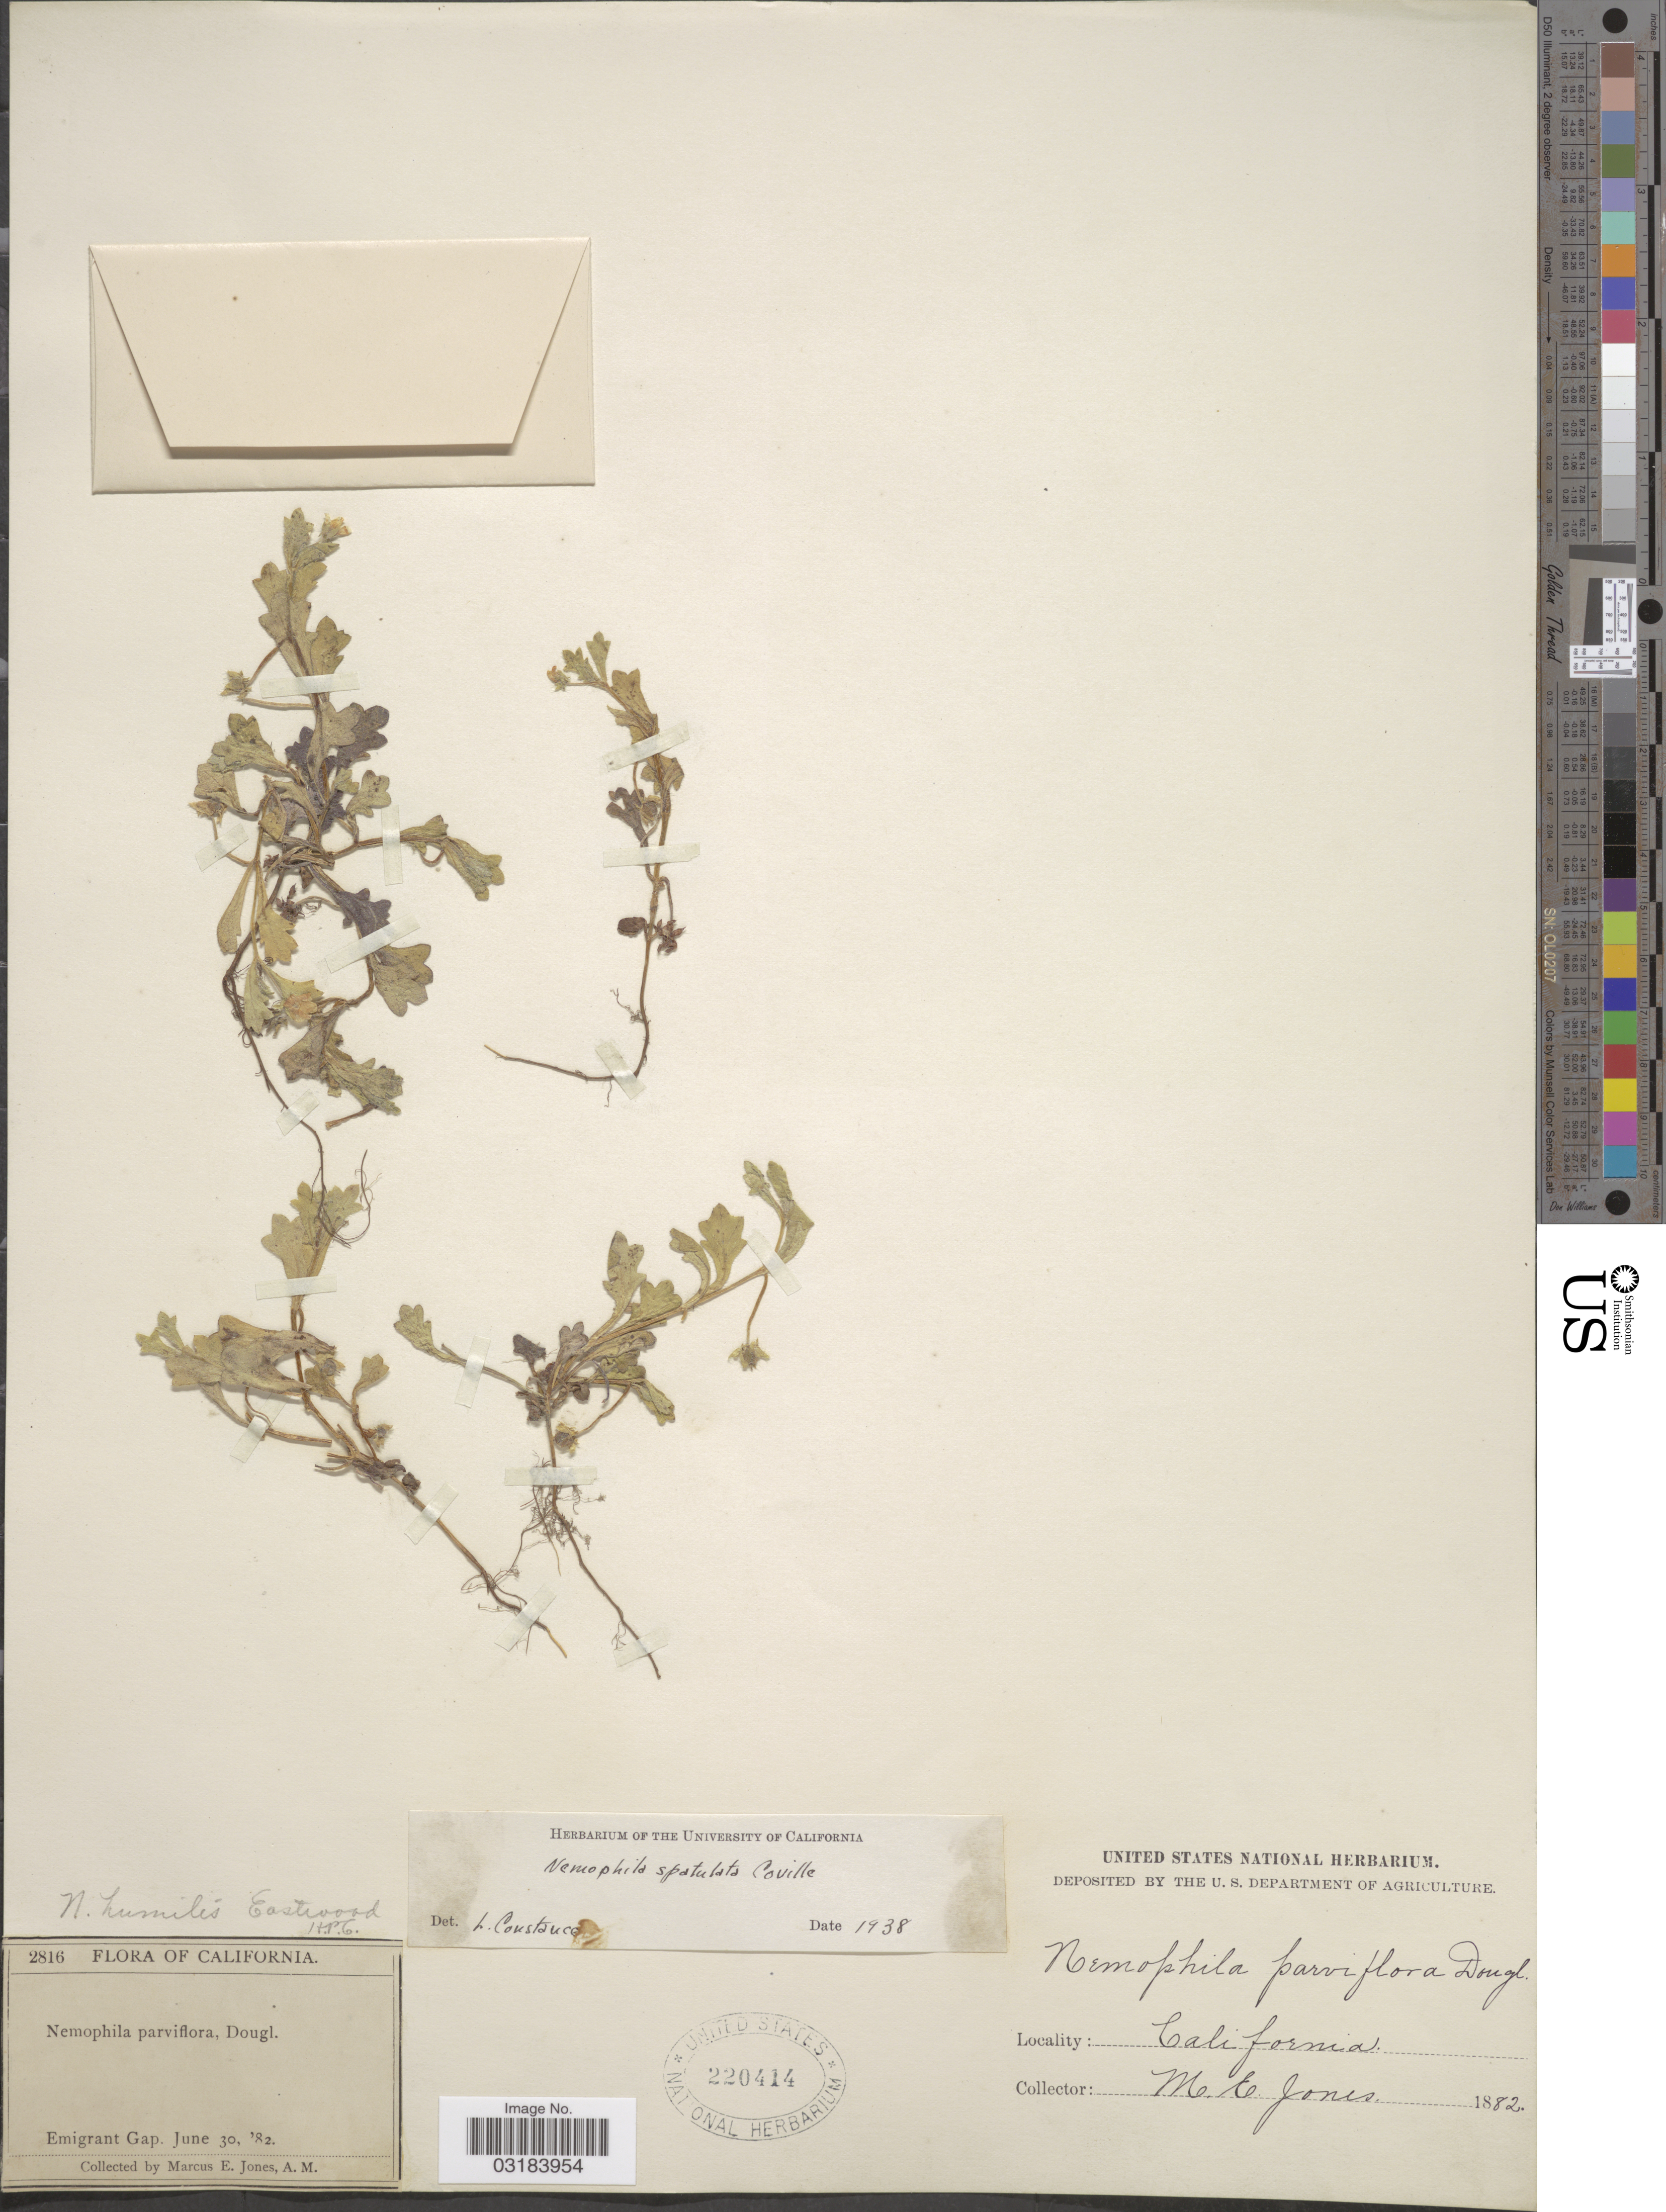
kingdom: Plantae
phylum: Tracheophyta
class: Magnoliopsida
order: Boraginales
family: Hydrophyllaceae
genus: Nemophila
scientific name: Nemophila spatulata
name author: Coville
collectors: M. E. Jones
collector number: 2816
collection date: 1882-06-30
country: United States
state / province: California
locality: Emigrant Gap.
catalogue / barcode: US 220414